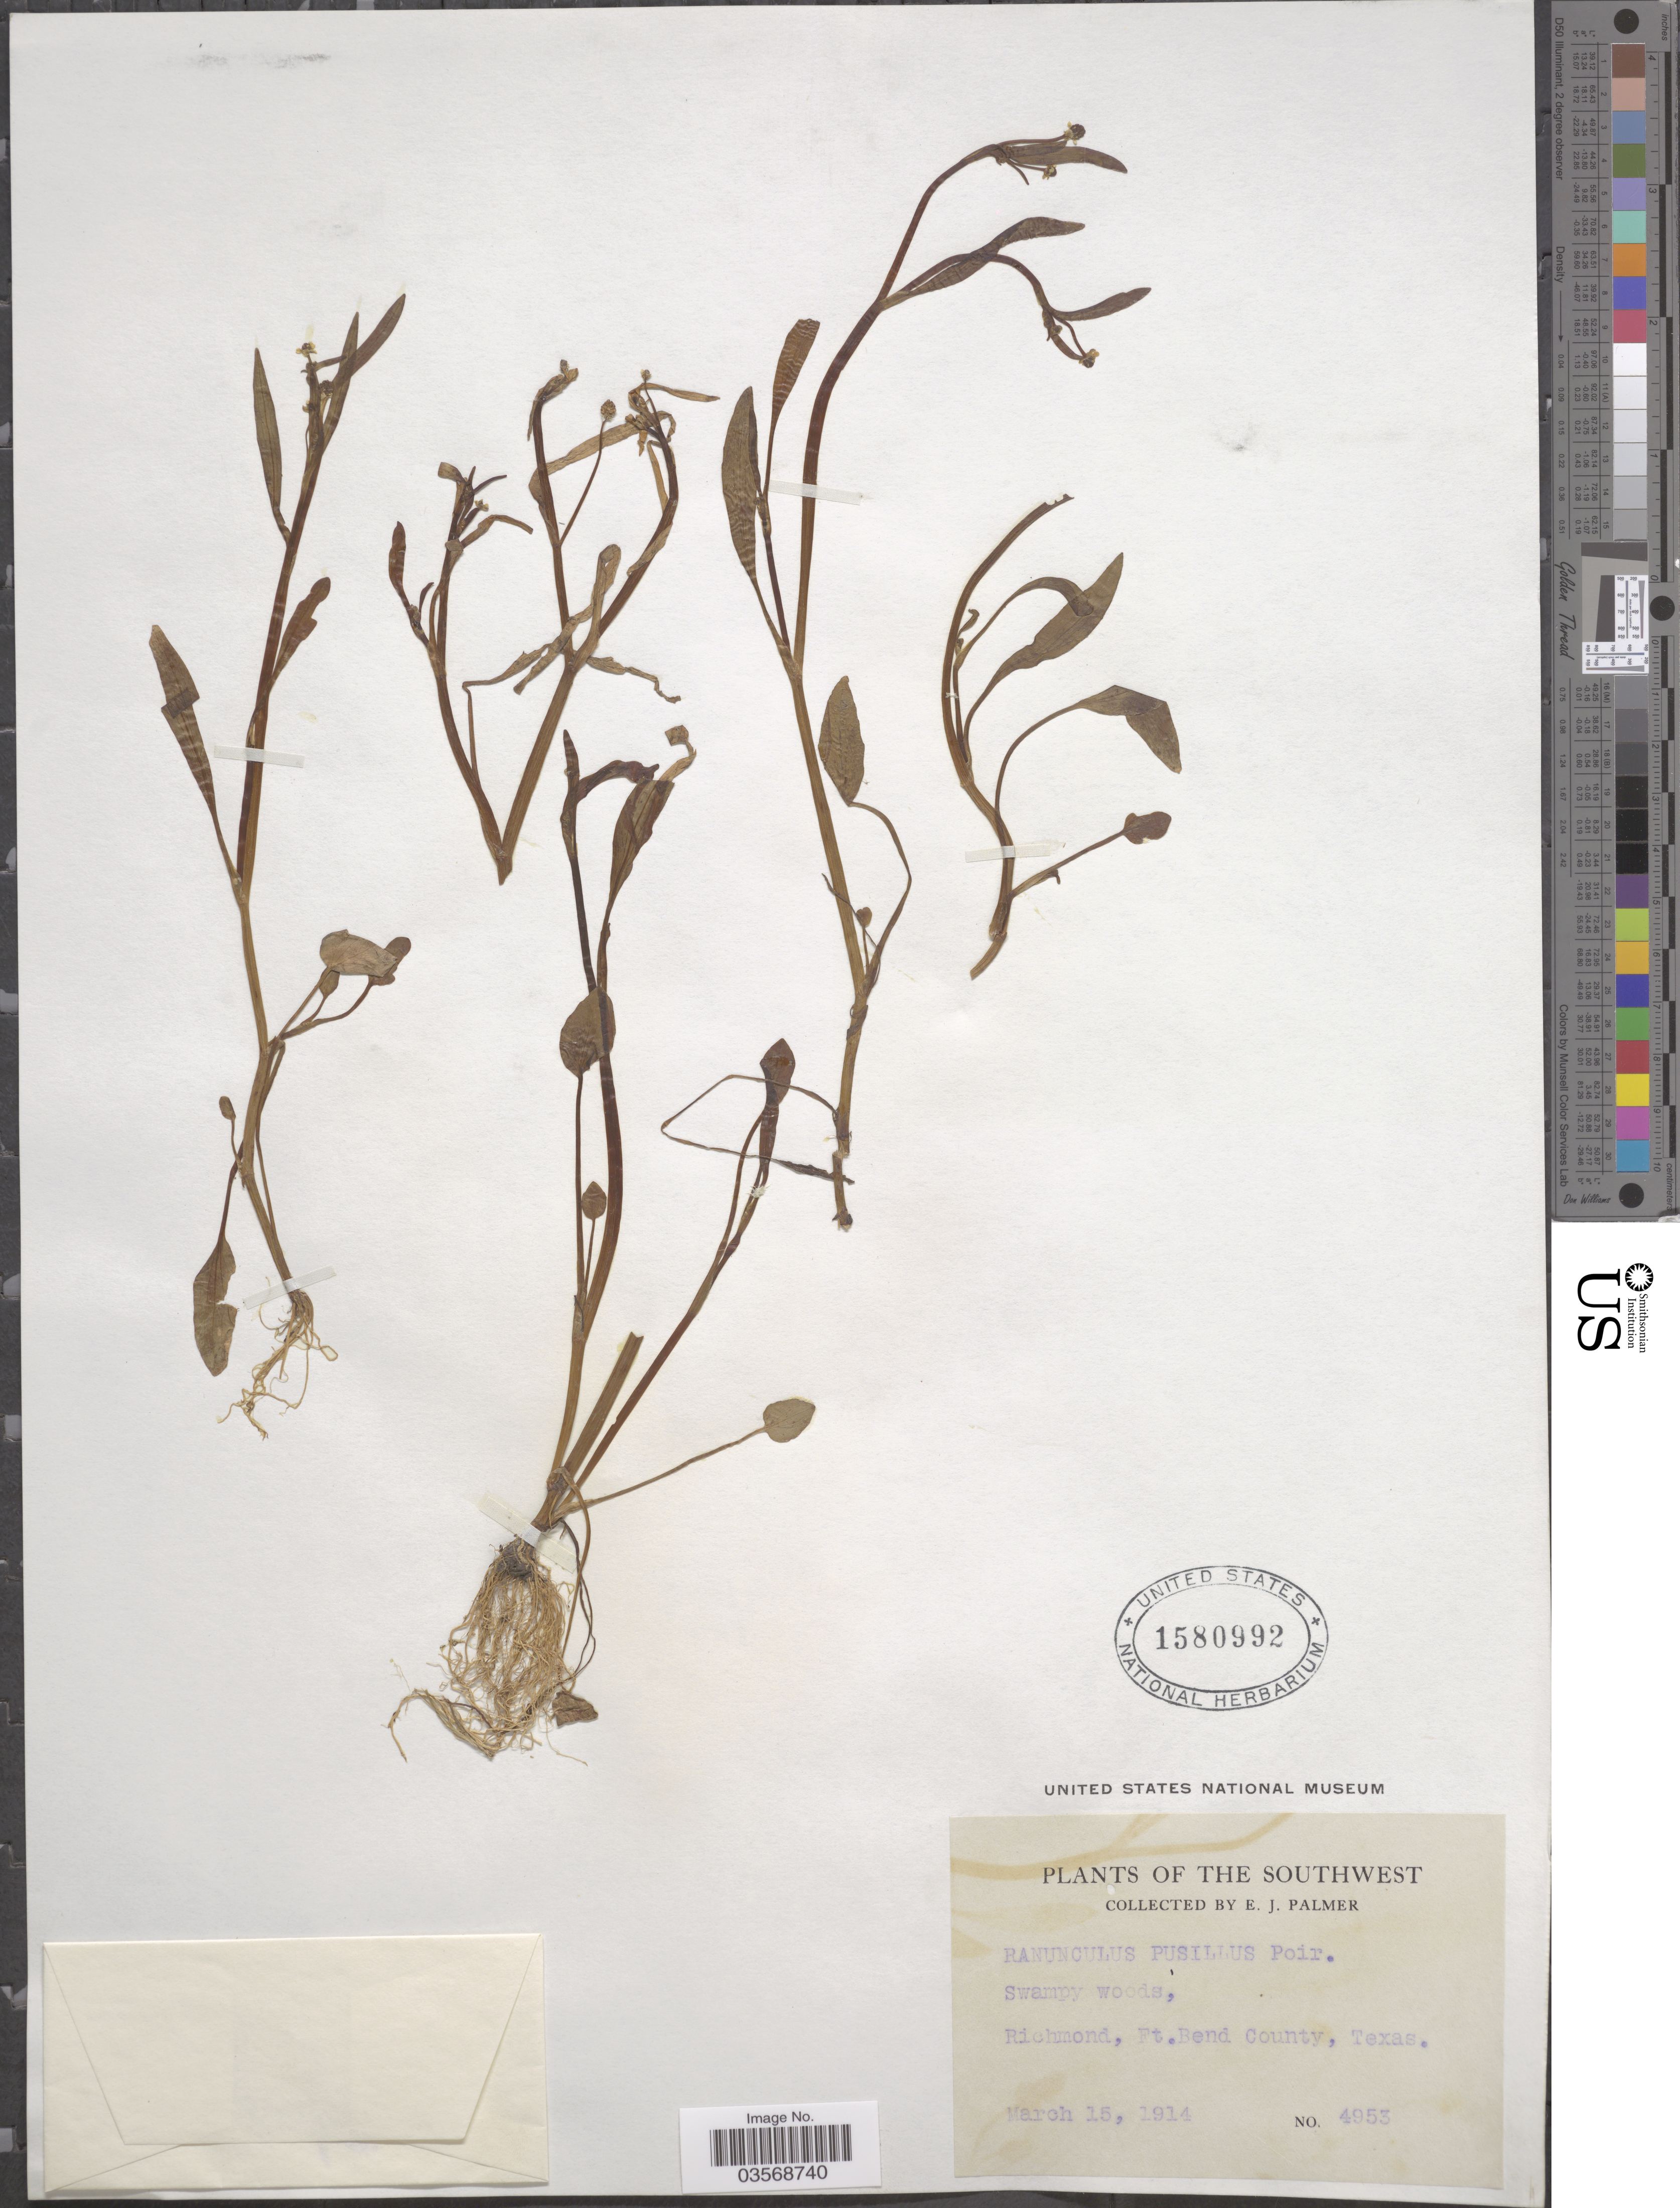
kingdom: Plantae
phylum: Tracheophyta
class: Magnoliopsida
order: Ranunculales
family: Ranunculaceae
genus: Ranunculus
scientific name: Ranunculus pusillus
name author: Poir.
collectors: E. J. Palmer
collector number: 4953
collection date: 1914-03-15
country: United States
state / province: Texas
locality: The Southwest. Swampy woods, Richmond, Ft. Bend County.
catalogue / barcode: US 1580992